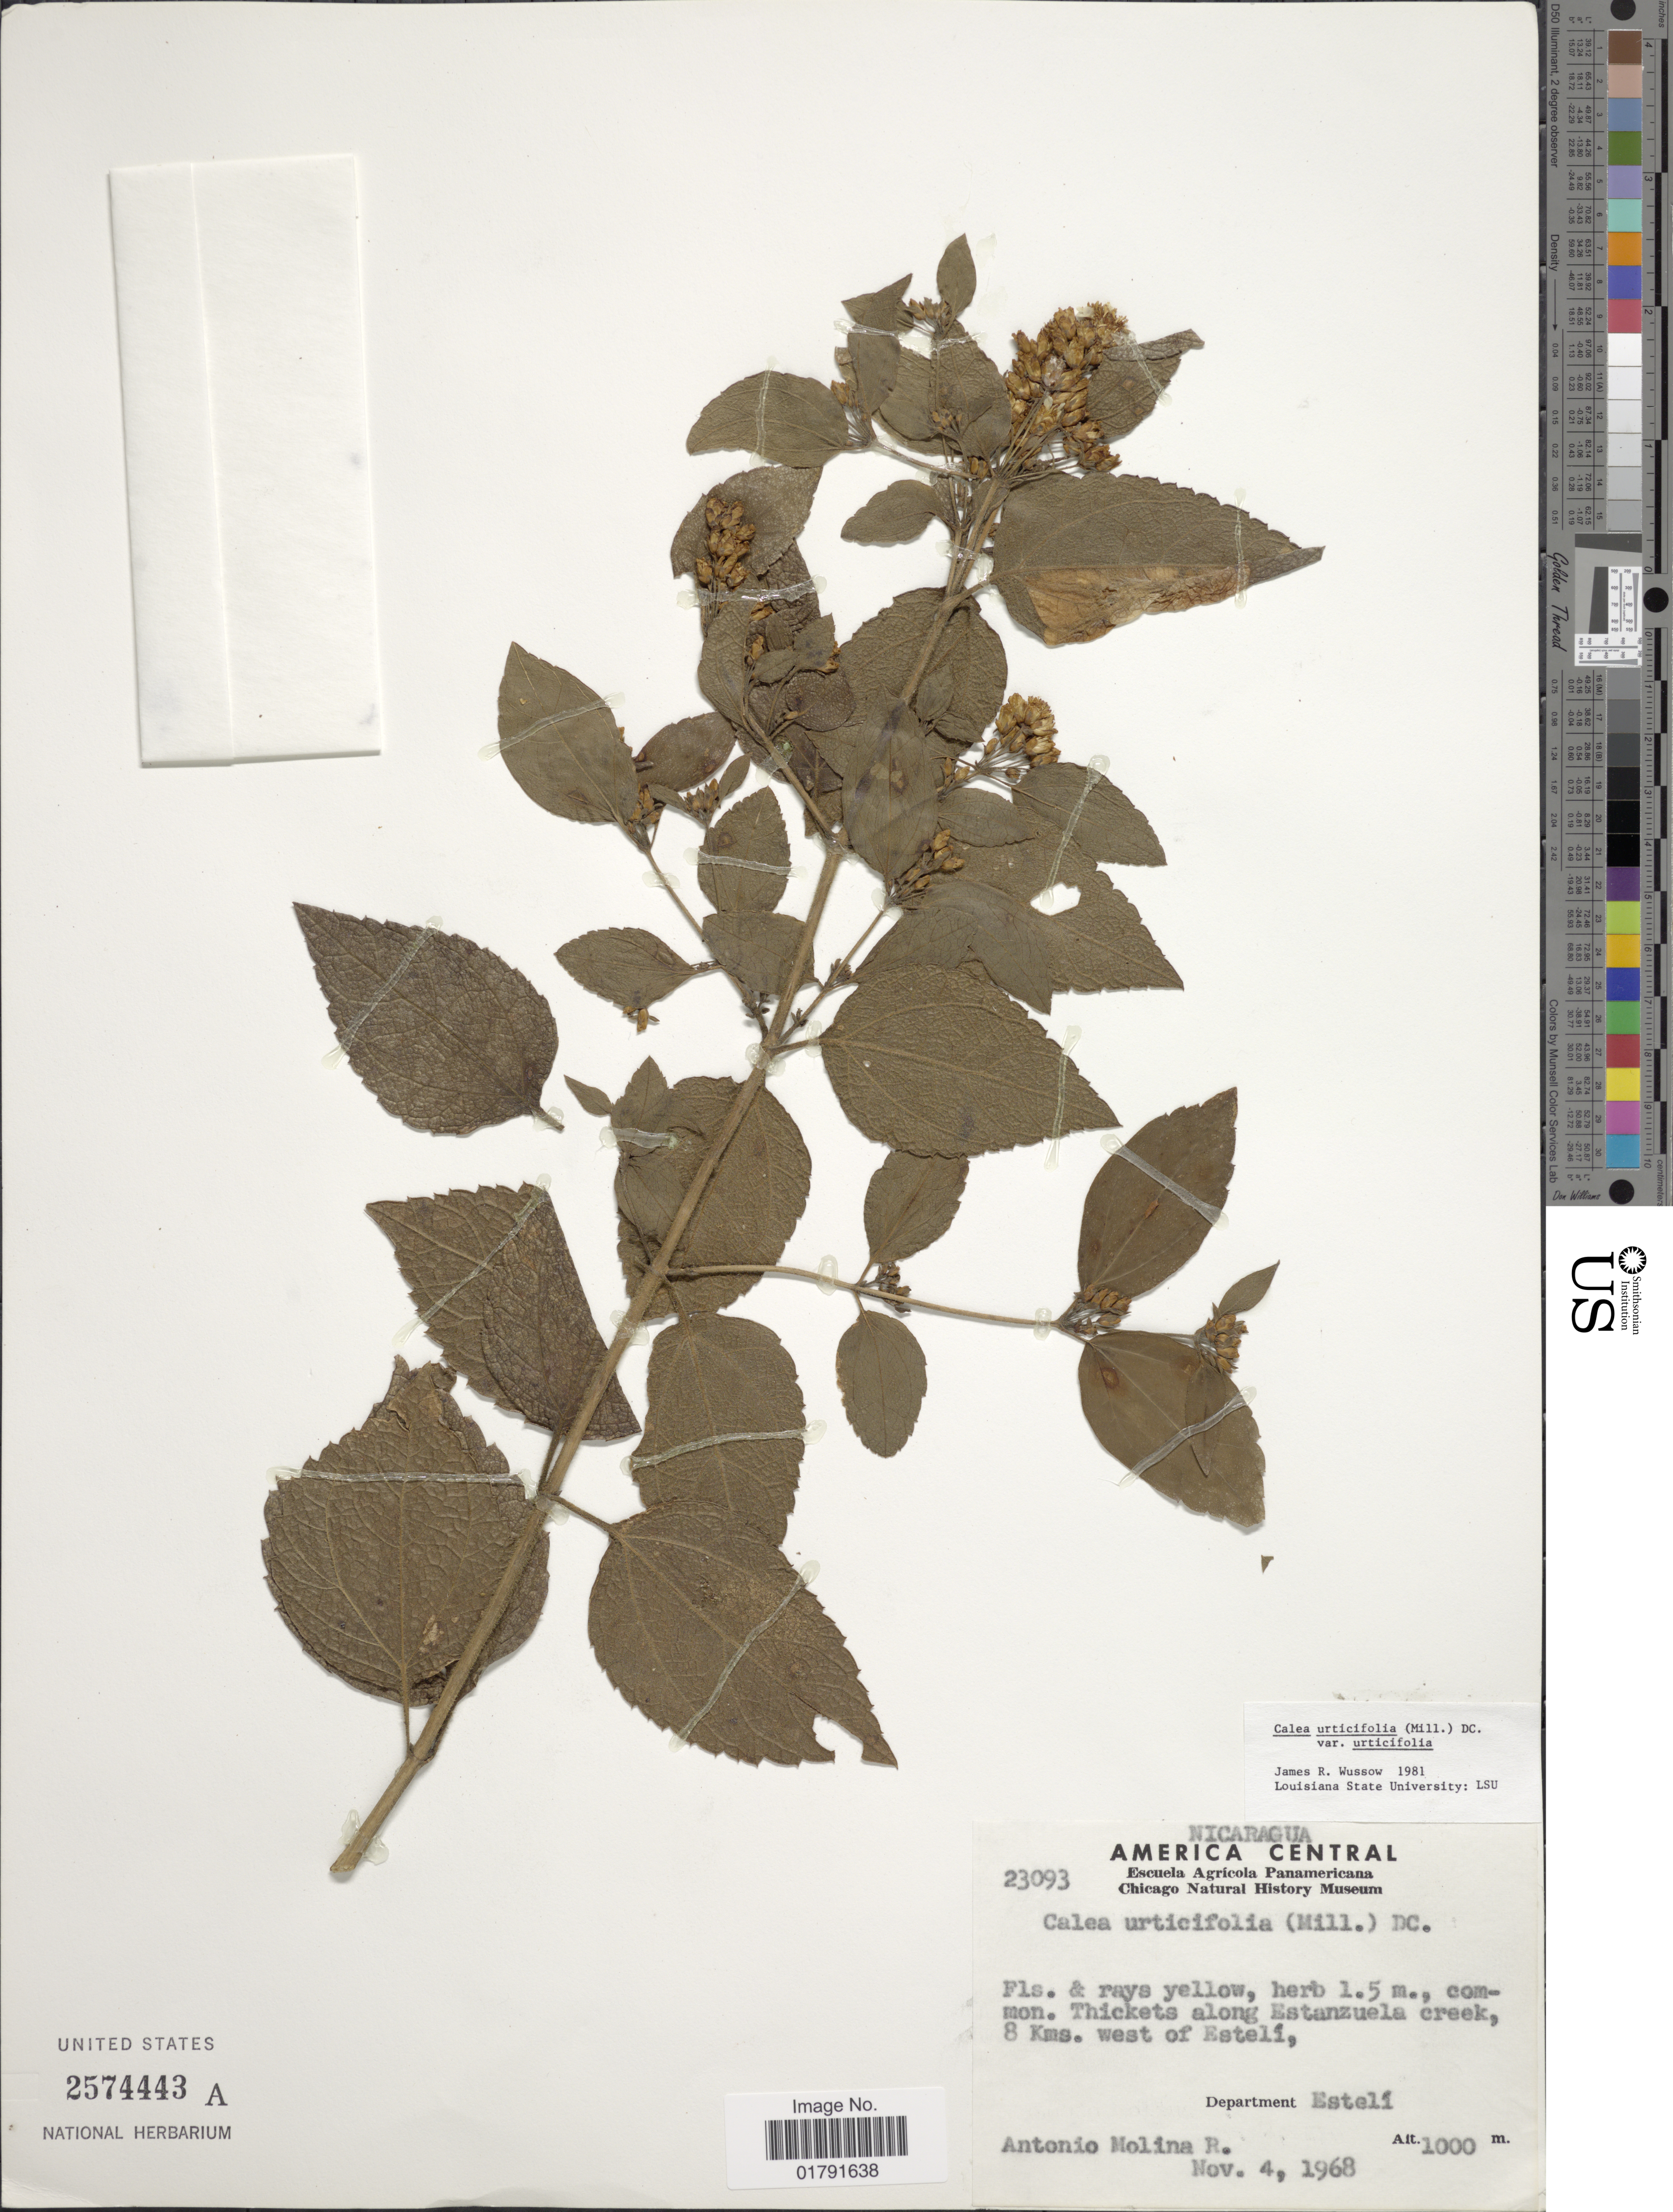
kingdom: Plantae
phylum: Tracheophyta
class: Magnoliopsida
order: Asterales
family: Asteraceae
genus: Calea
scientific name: Calea urticifolia var. urticifolia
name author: (Mill.) DC.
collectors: A. Molina R.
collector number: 23093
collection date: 1968-11-04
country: Nicaragua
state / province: Esteli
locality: Thickets along Estanzuela creek, 8 Kms. west of Esteli.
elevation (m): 1000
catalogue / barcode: US 2574443A